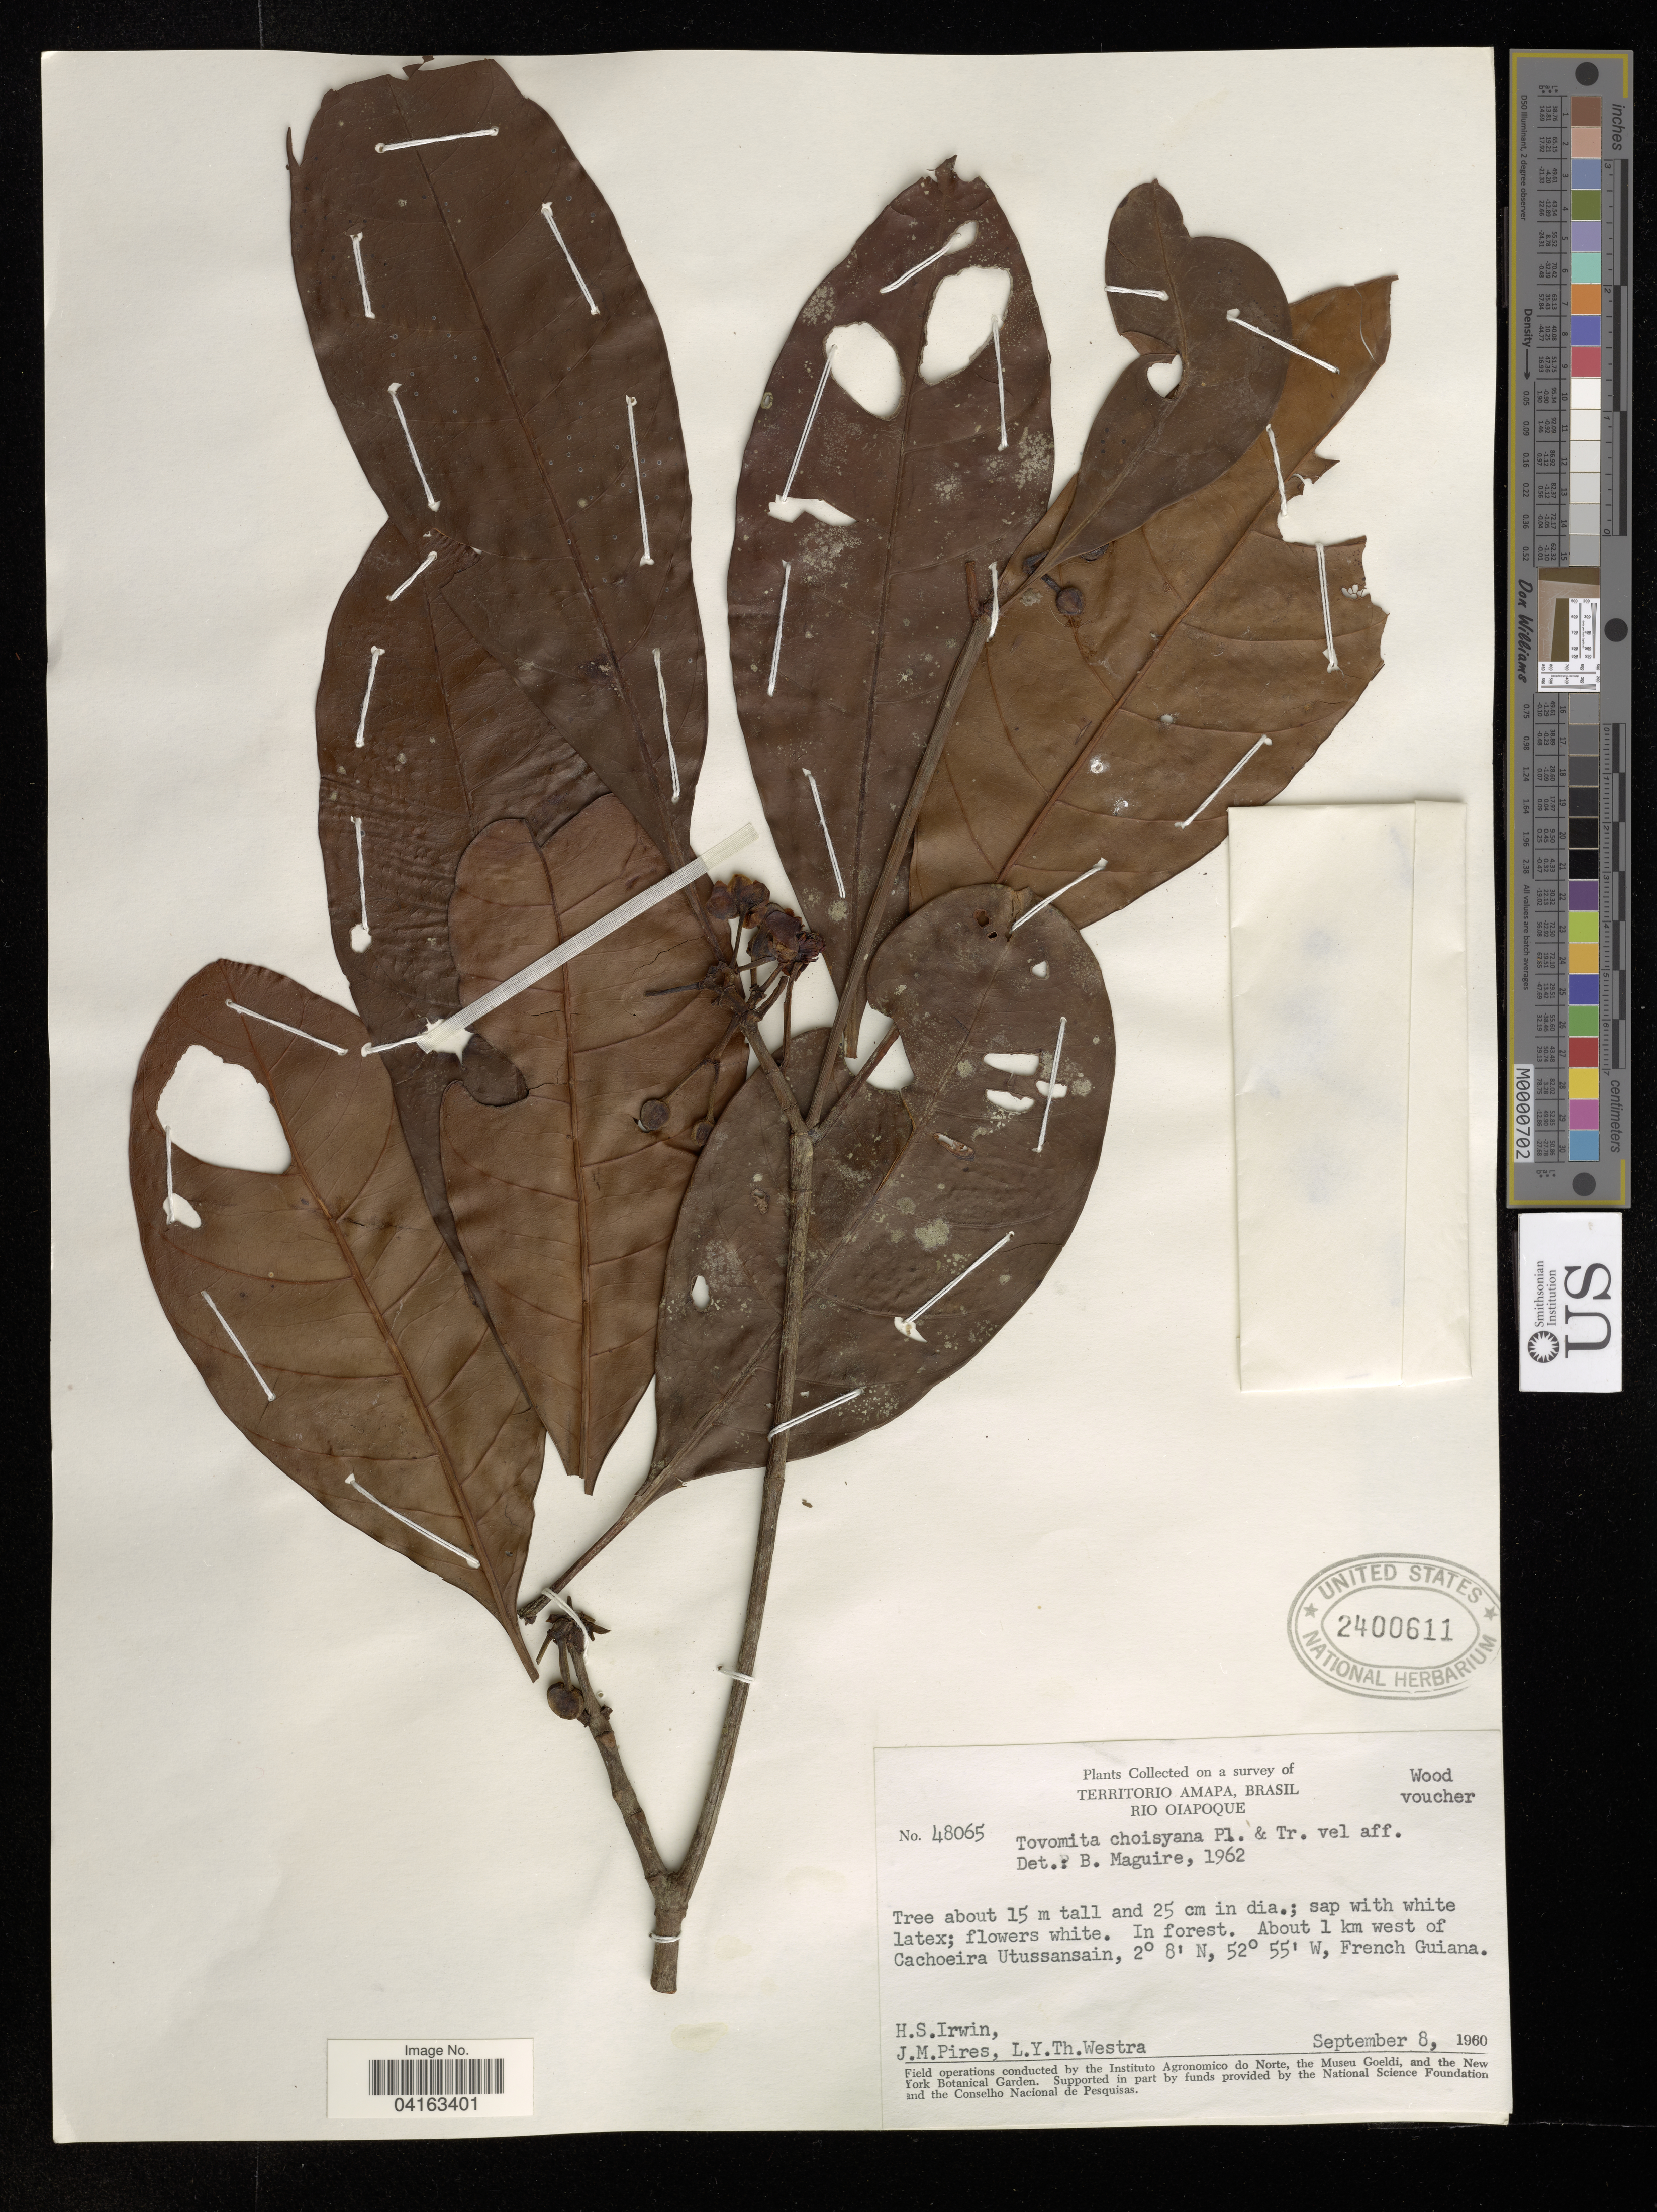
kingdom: Plantae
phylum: Tracheophyta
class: Magnoliopsida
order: Malpighiales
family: Clusiaceae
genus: Tovomita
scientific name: Tovomita choisyana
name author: Planch. & Triana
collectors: H. Irwin, J. M. Pires & L. Y. T. Westra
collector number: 48065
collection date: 1960-09-08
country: Brazil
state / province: Amapá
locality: Territorio Amapa, Rio Oiapoque. About 1 km west of Cachoeira Utussansain, French Guiana.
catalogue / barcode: US 2400611